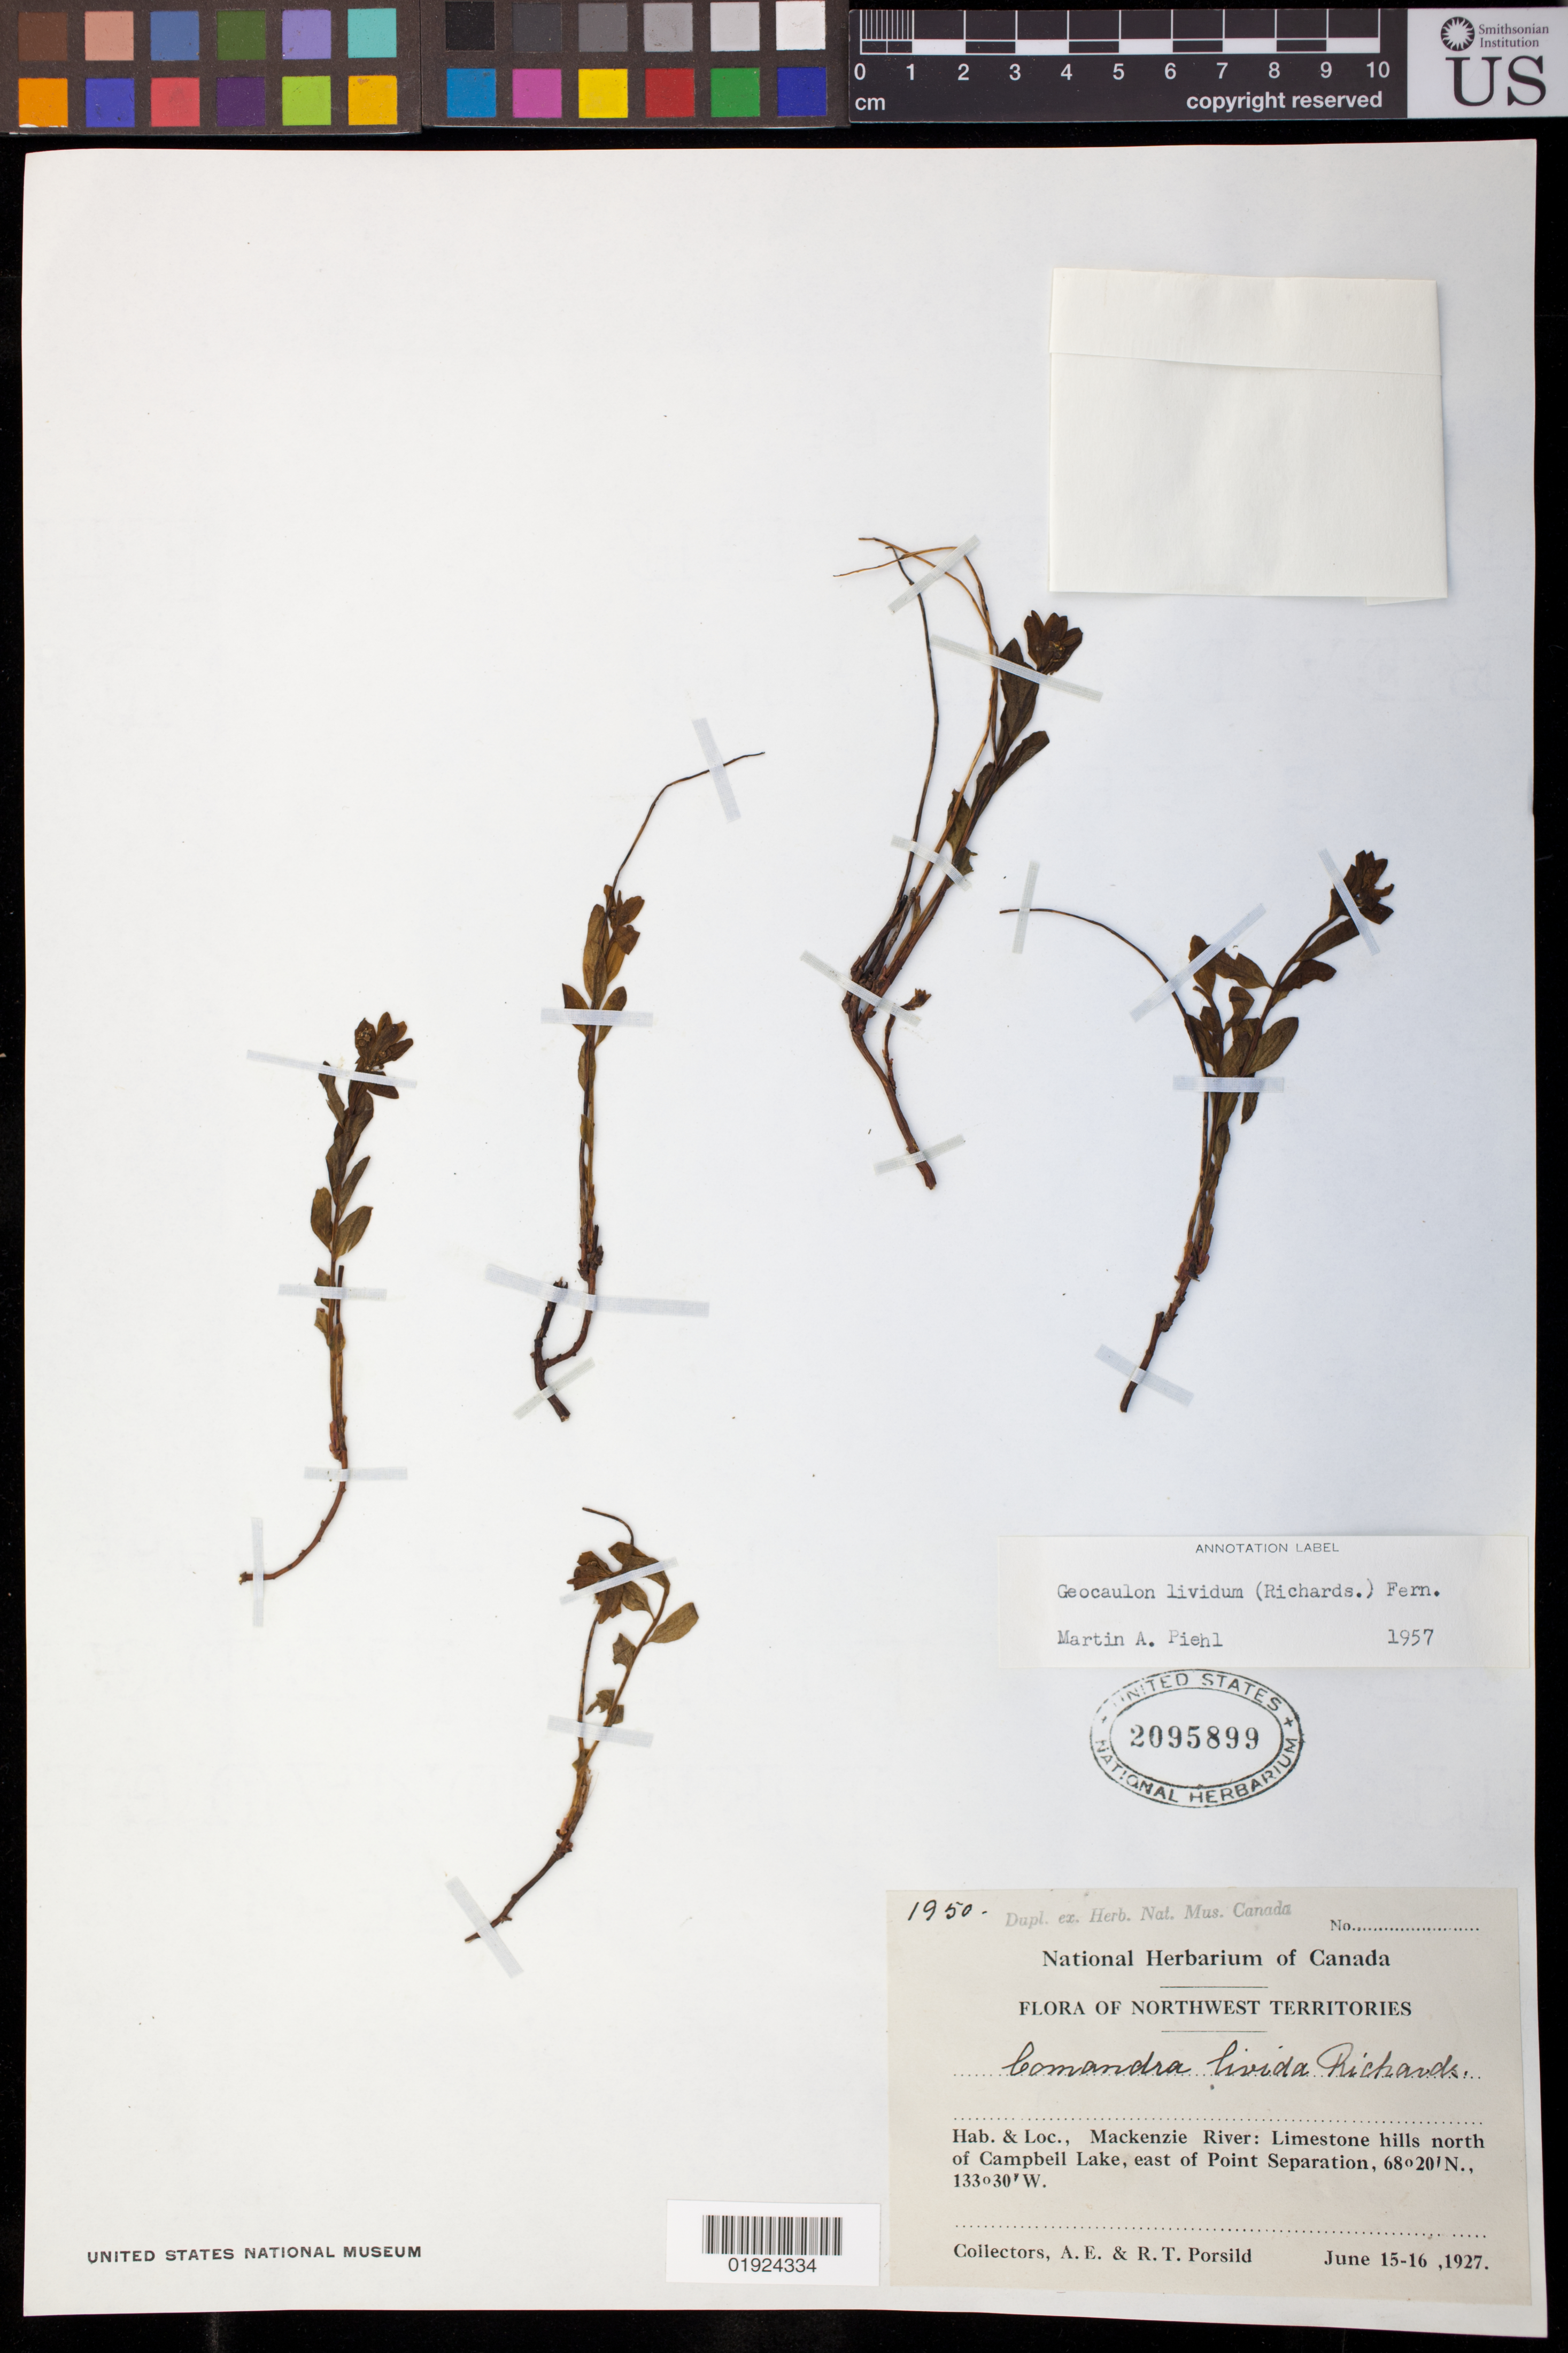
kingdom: Plantae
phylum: Tracheophyta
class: Magnoliopsida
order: Santalales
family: Comandraceae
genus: Geocaulon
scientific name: Geocaulon lividum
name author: (Richardson) Fernald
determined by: Piehl, M. A.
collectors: A. E. Porsild & R. T. Porsild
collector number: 1950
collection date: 1927-06-15/1927-06-16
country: Canada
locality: Mackenzie River: Limestone hills north of Campbell Lake, east of Point Separation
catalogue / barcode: US 2095899